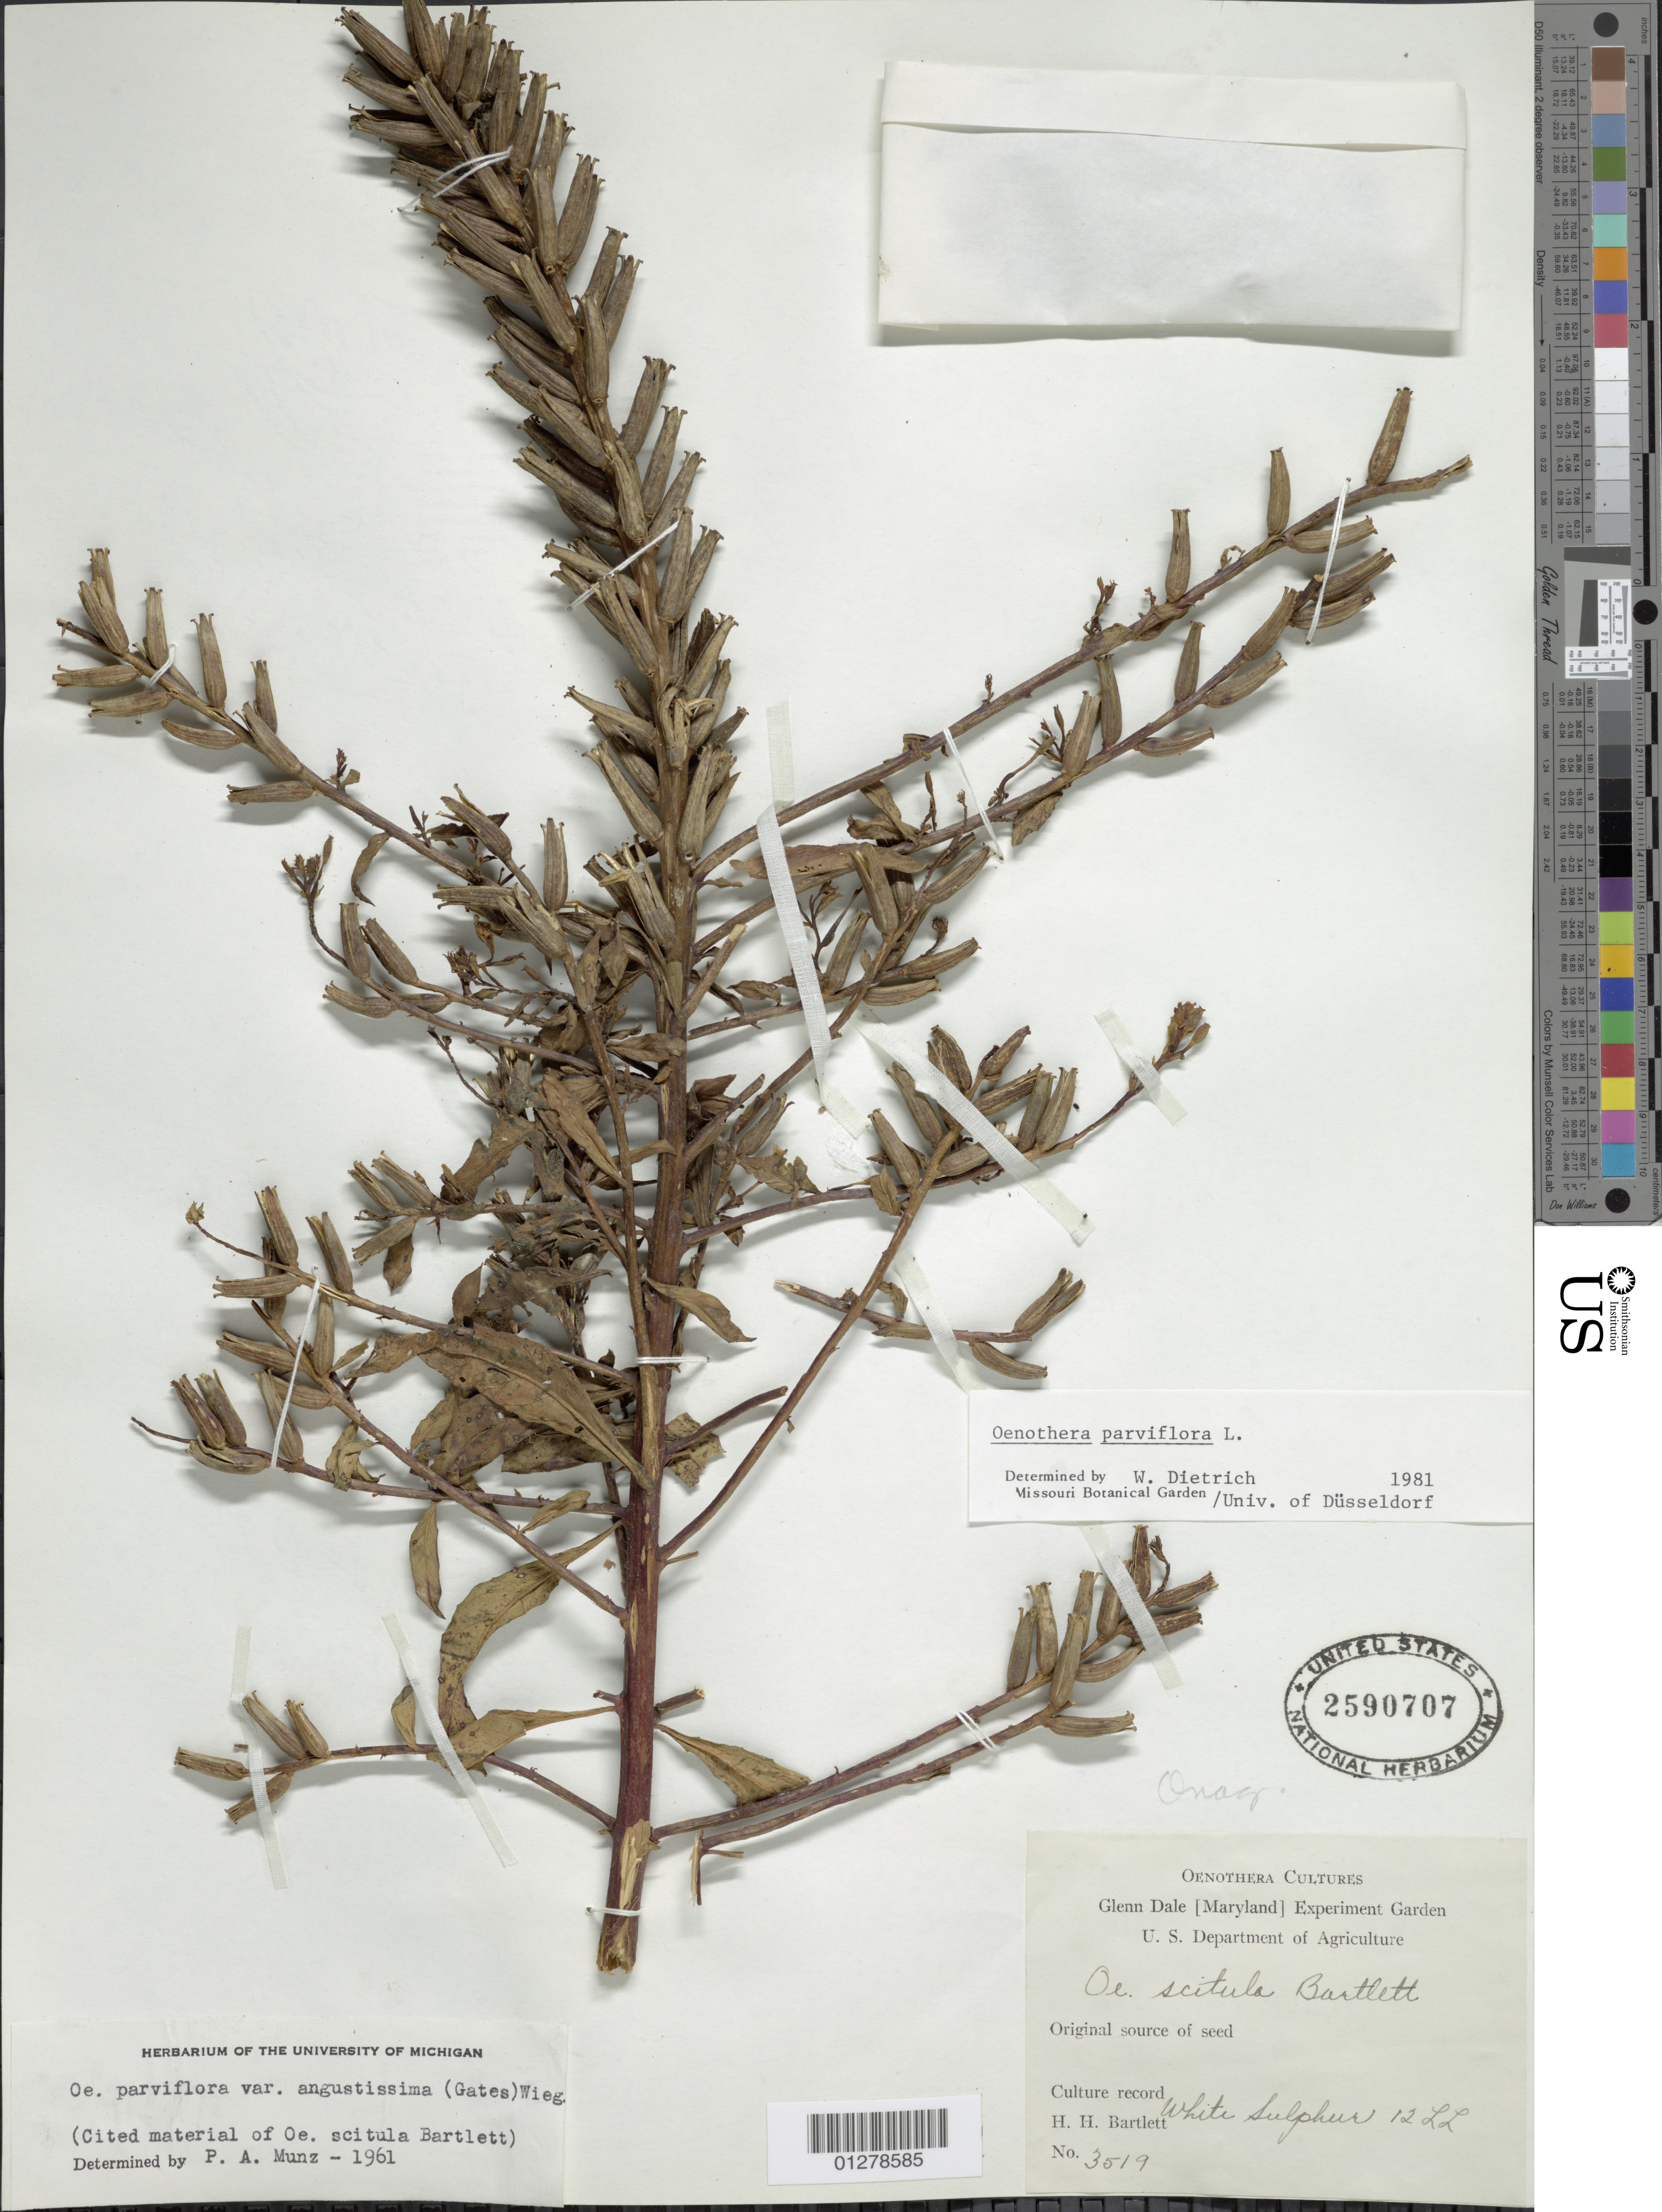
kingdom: Plantae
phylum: Tracheophyta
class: Magnoliopsida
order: Myrtales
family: Onagraceae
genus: Oenothera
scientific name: Oenothera parviflora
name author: L.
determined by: Munz, Philip A.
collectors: H. H. Bartlett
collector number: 3519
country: United States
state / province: Maryland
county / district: Prince George's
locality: Glen Dale [Maryland] Experiment Garden, US Department of Agriculture.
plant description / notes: Culture record White Sulphur 12LL.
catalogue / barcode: US 2590707